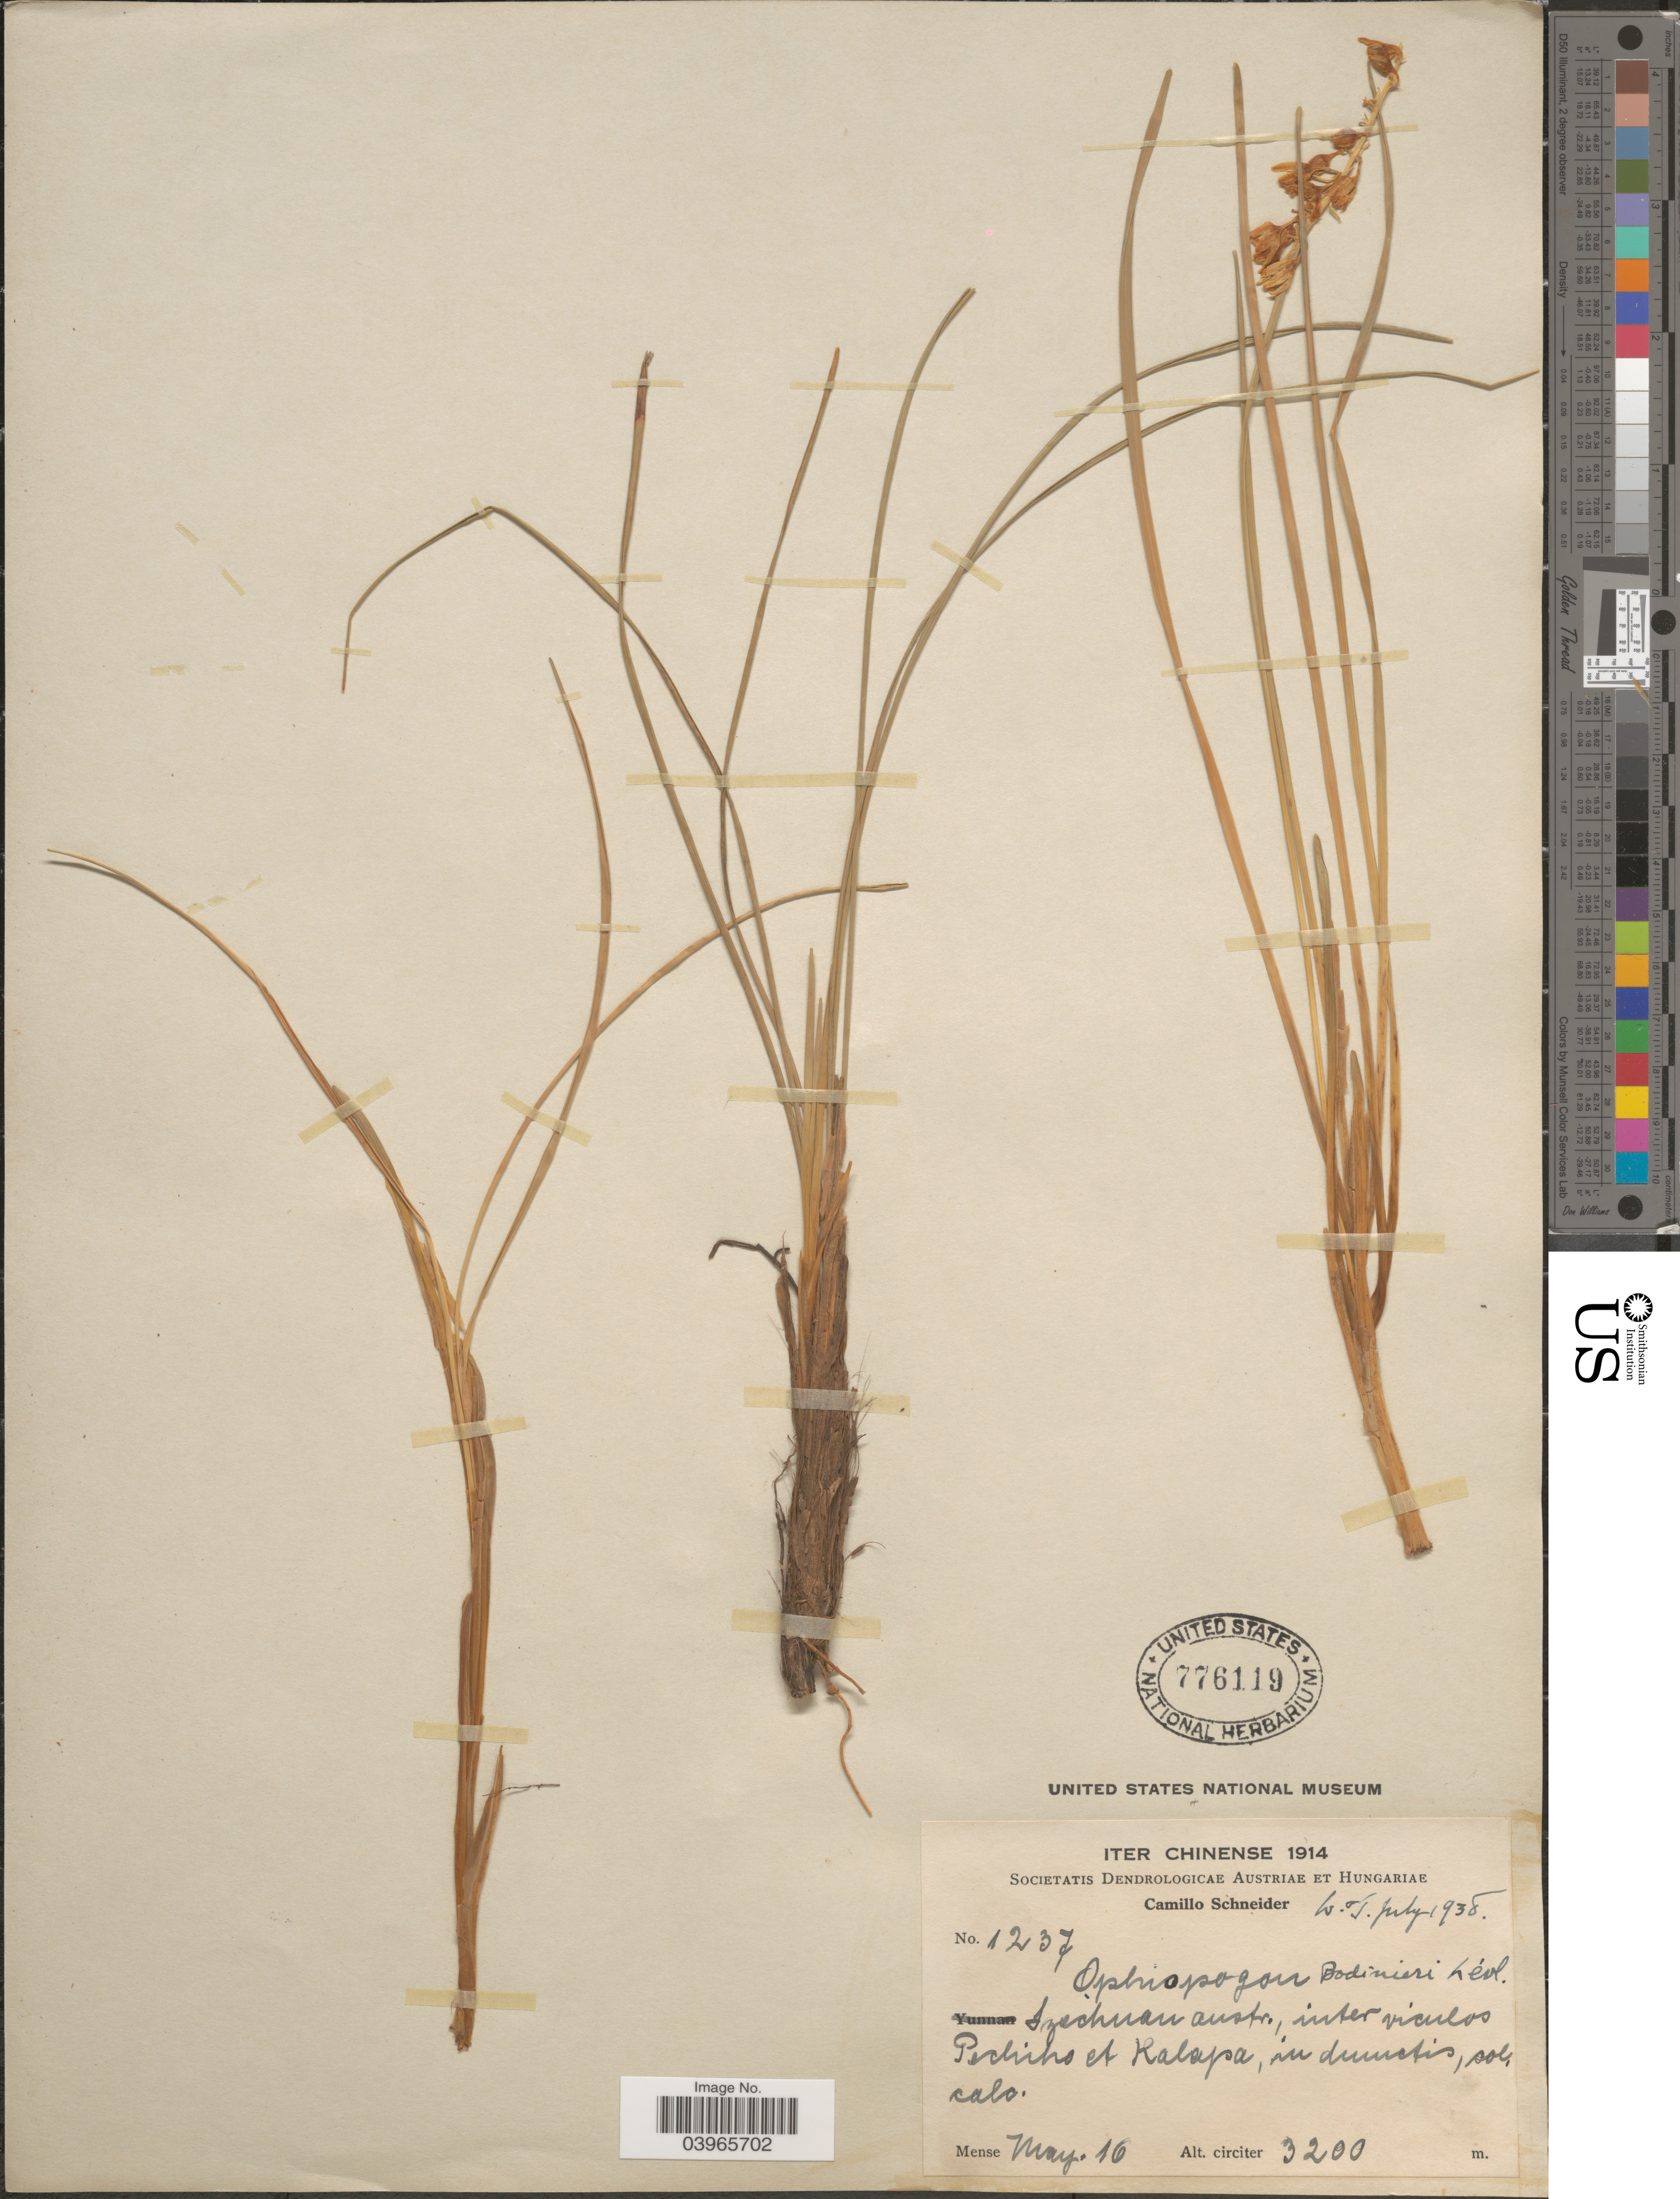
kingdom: Plantae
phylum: Tracheophyta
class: Liliopsida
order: Asparagales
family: Asparagaceae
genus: Ophiopogon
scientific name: Ophiopogon bodinieri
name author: H. Lév.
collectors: C. K. Schneider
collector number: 1237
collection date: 1914-05-16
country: China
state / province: Sichuan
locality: Iter Chinense. Szechuan austr., inter viculos Pechiho [interpreted] et Kalapa, in dumotis, sol. calc.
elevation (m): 3200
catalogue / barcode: US 776119